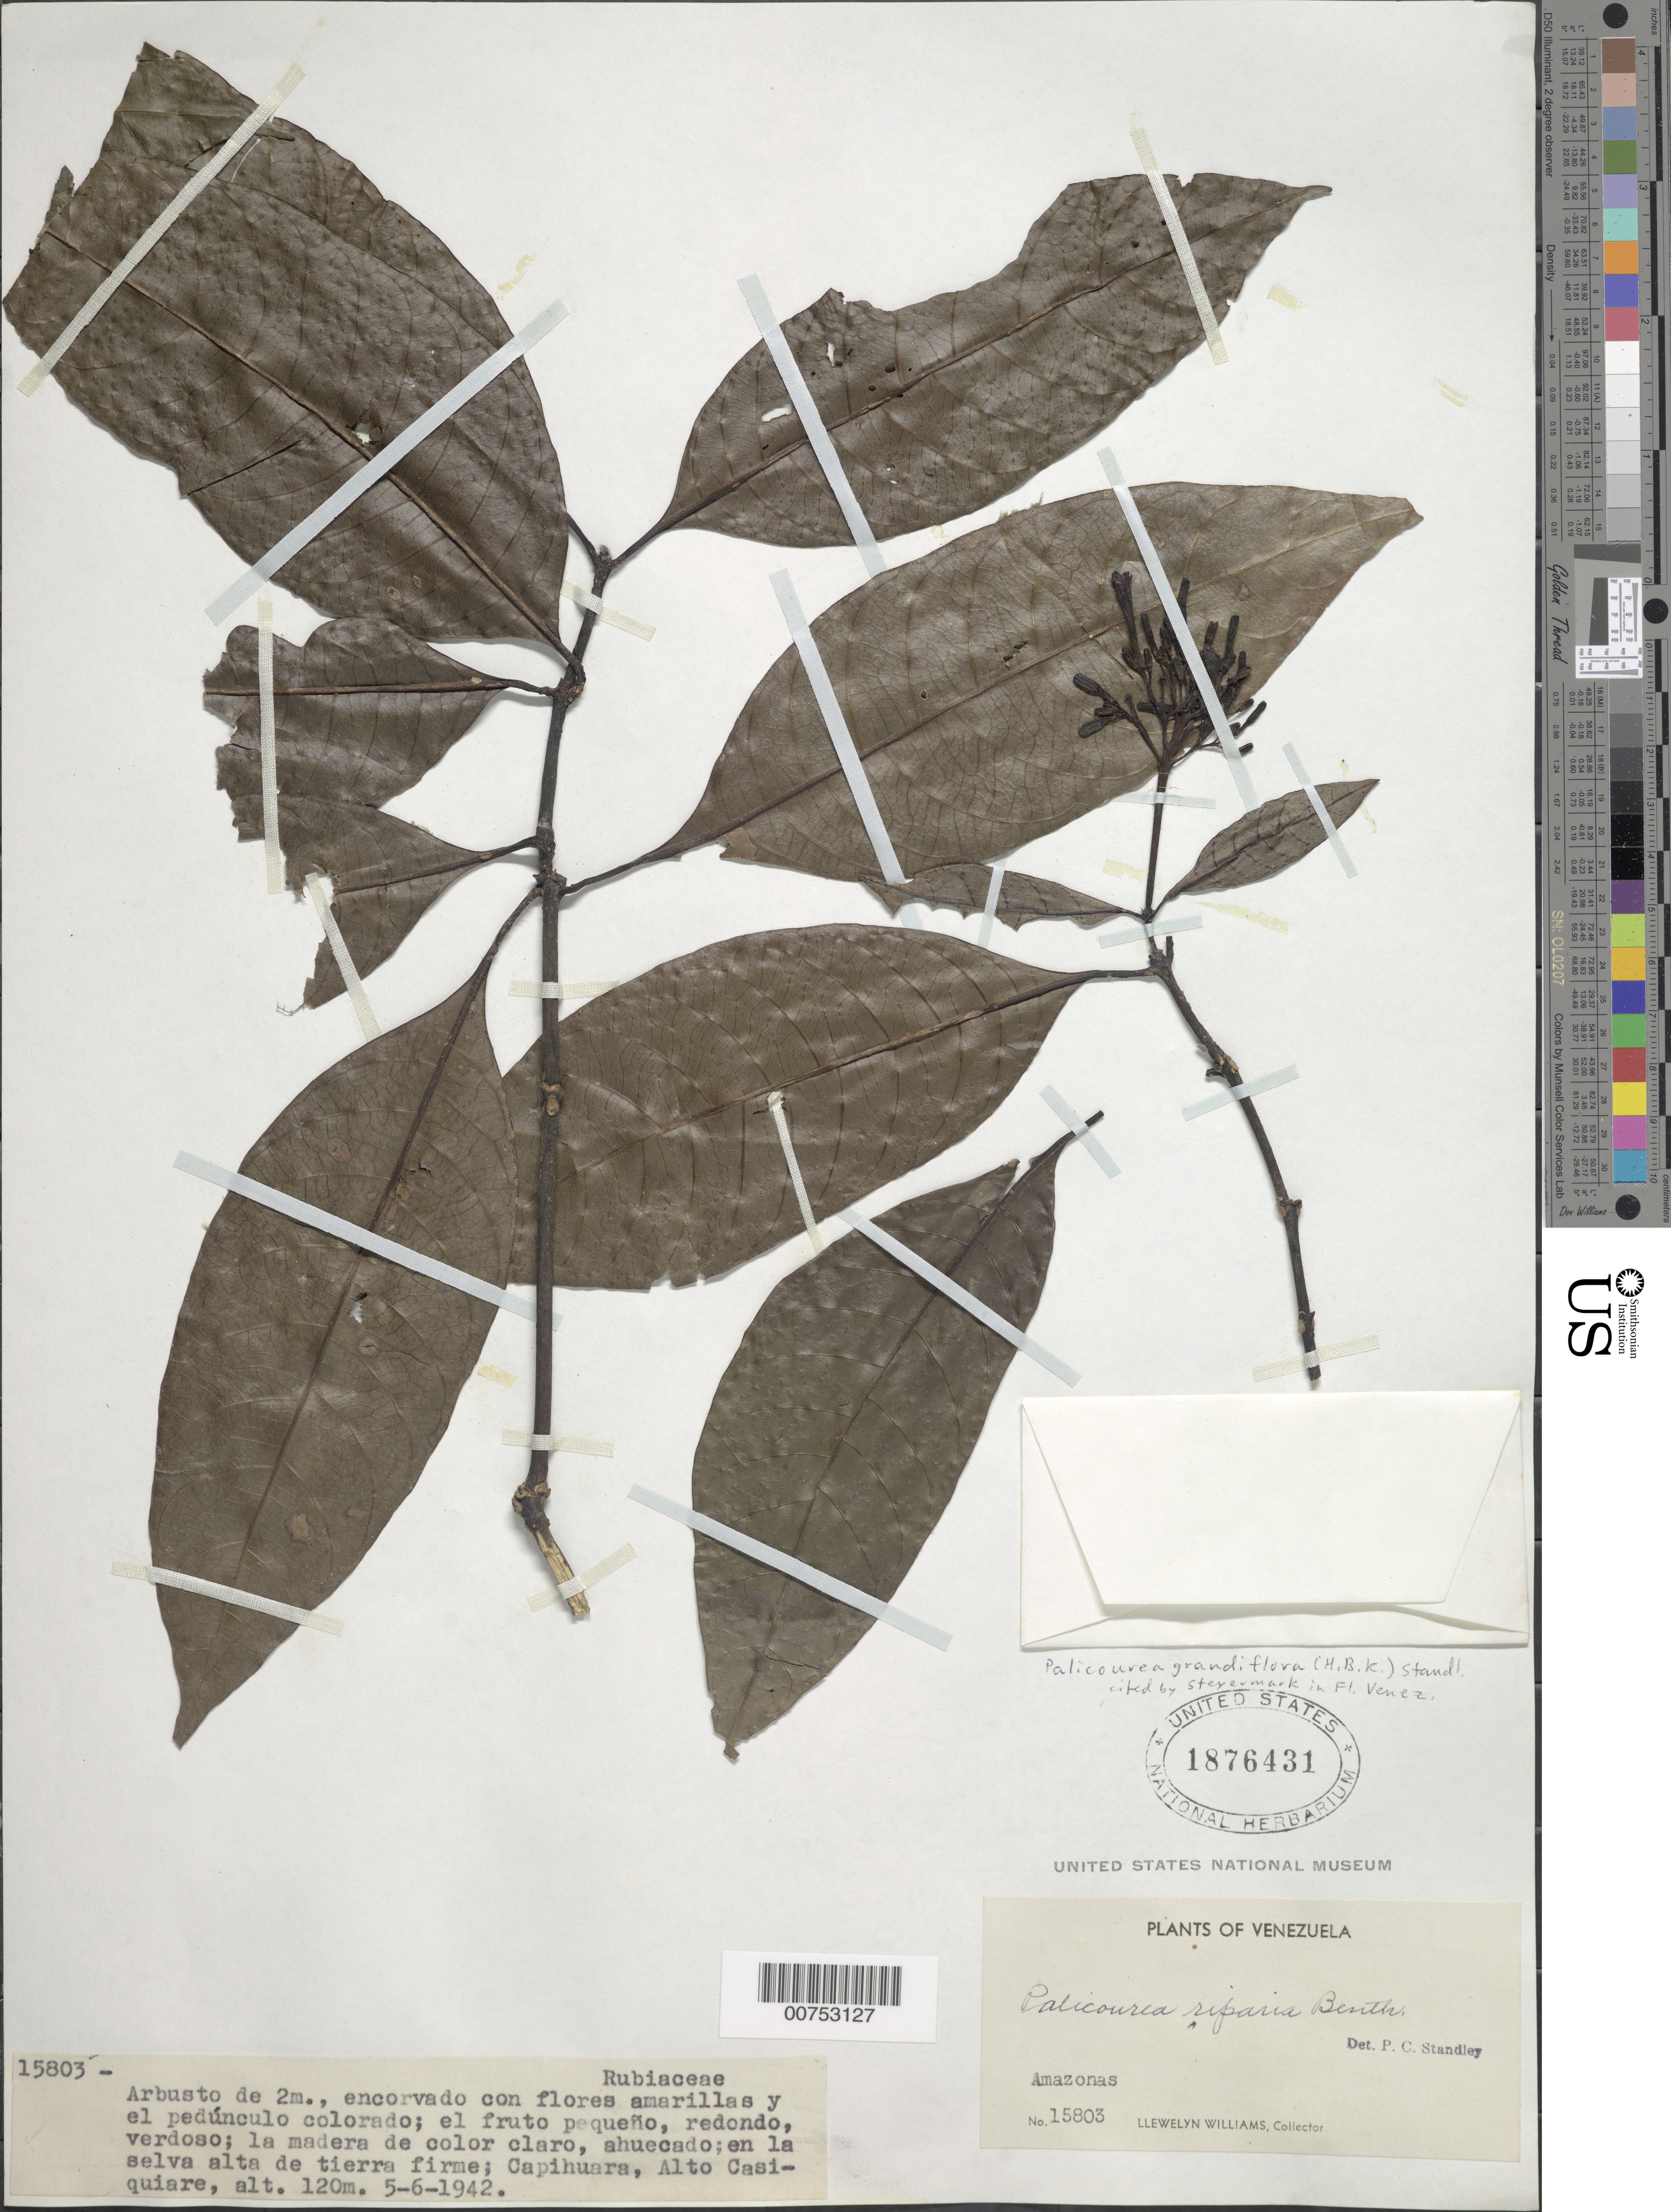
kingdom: Plantae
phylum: Tracheophyta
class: Magnoliopsida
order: Gentianales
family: Rubiaceae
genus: Palicourea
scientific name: Palicourea grandiflora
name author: (Kunth) Standl.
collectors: Ll. Williams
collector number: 15803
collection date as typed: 5-Jun-42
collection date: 1942-06-05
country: Venezuela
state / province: Amazonas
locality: Capihuara, Alto Casiquiare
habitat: Selva alta de tierra firme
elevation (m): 120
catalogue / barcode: US 1876431